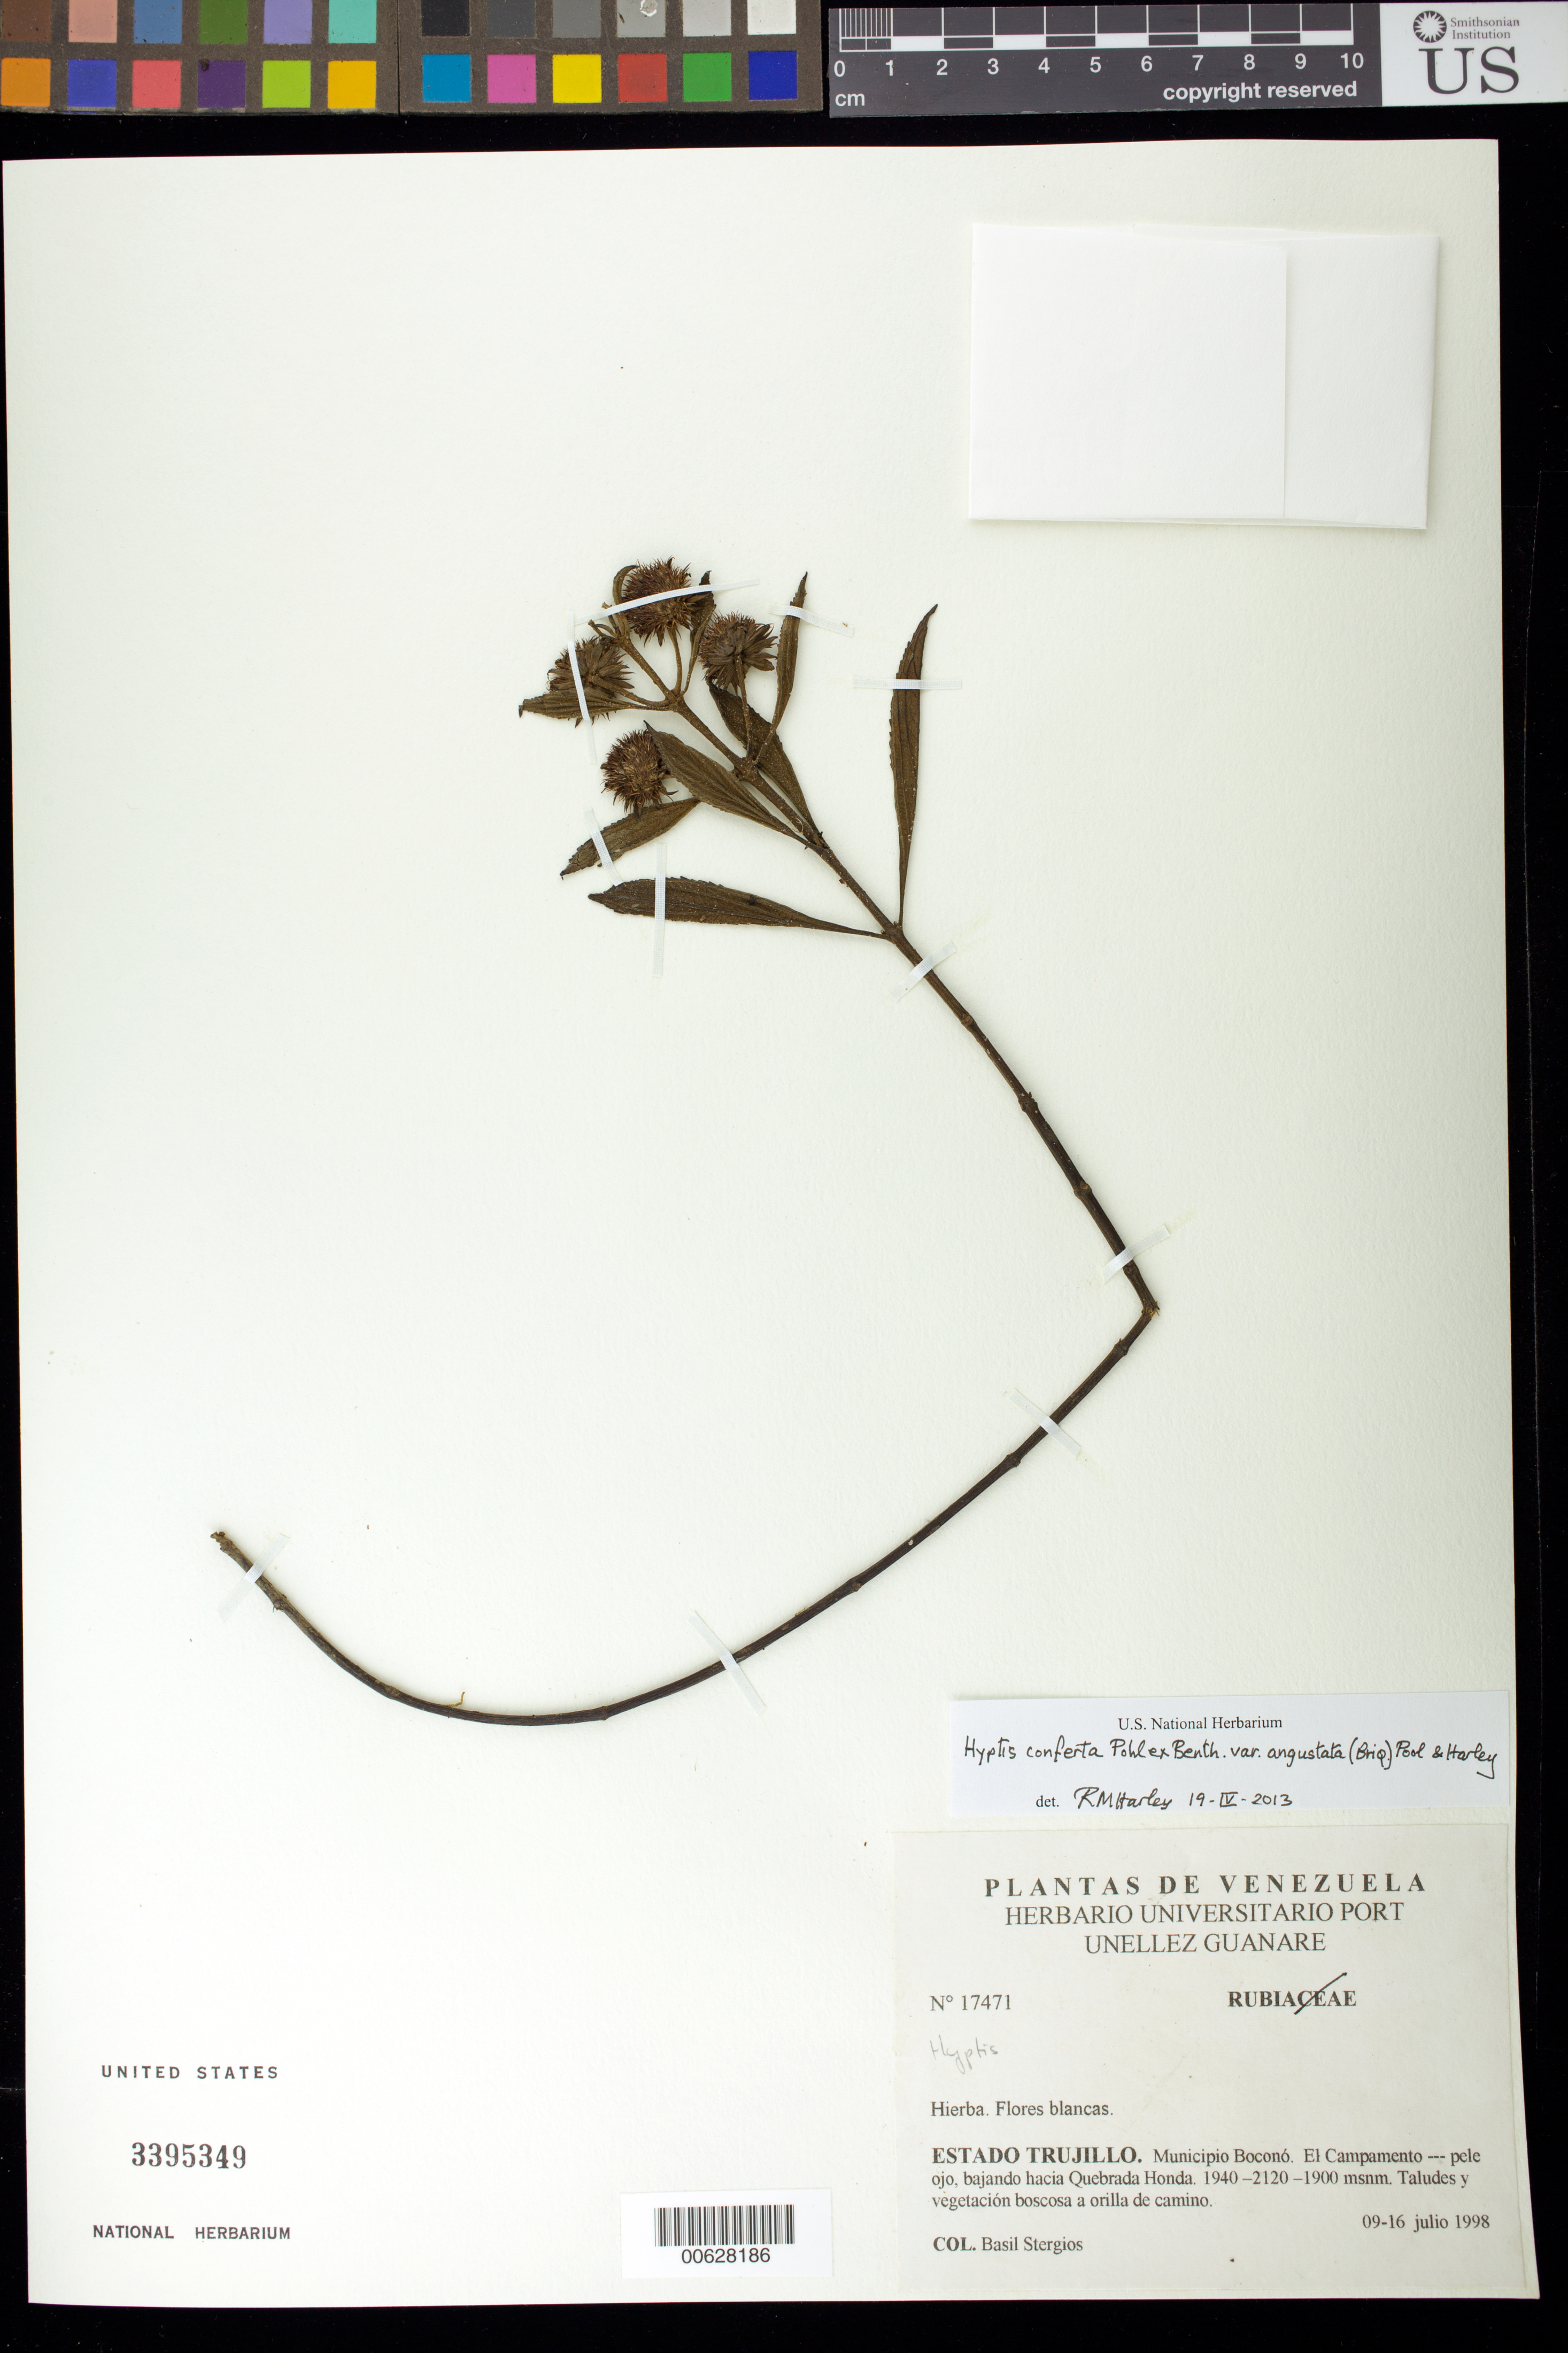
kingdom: Plantae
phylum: Tracheophyta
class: Magnoliopsida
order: Lamiales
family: Lamiaceae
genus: Hyptis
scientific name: Hyptis conferta var. angustata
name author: (Briq.) A. Pool & Harley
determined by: Harley, R. M.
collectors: B. G. Stergios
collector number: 17471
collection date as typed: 09 Jul 1998 to 16 Jul 1998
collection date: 1998-07-09/1998-07-16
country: Venezuela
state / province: Trujillo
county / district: Boconó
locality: Parque Nacional Guaramacal, El campamento-pele ojo, bajando hacia Quebrada Honda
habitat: Taludes y vegetación boscosa a orilla de camino.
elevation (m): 1900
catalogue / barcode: US 3395349